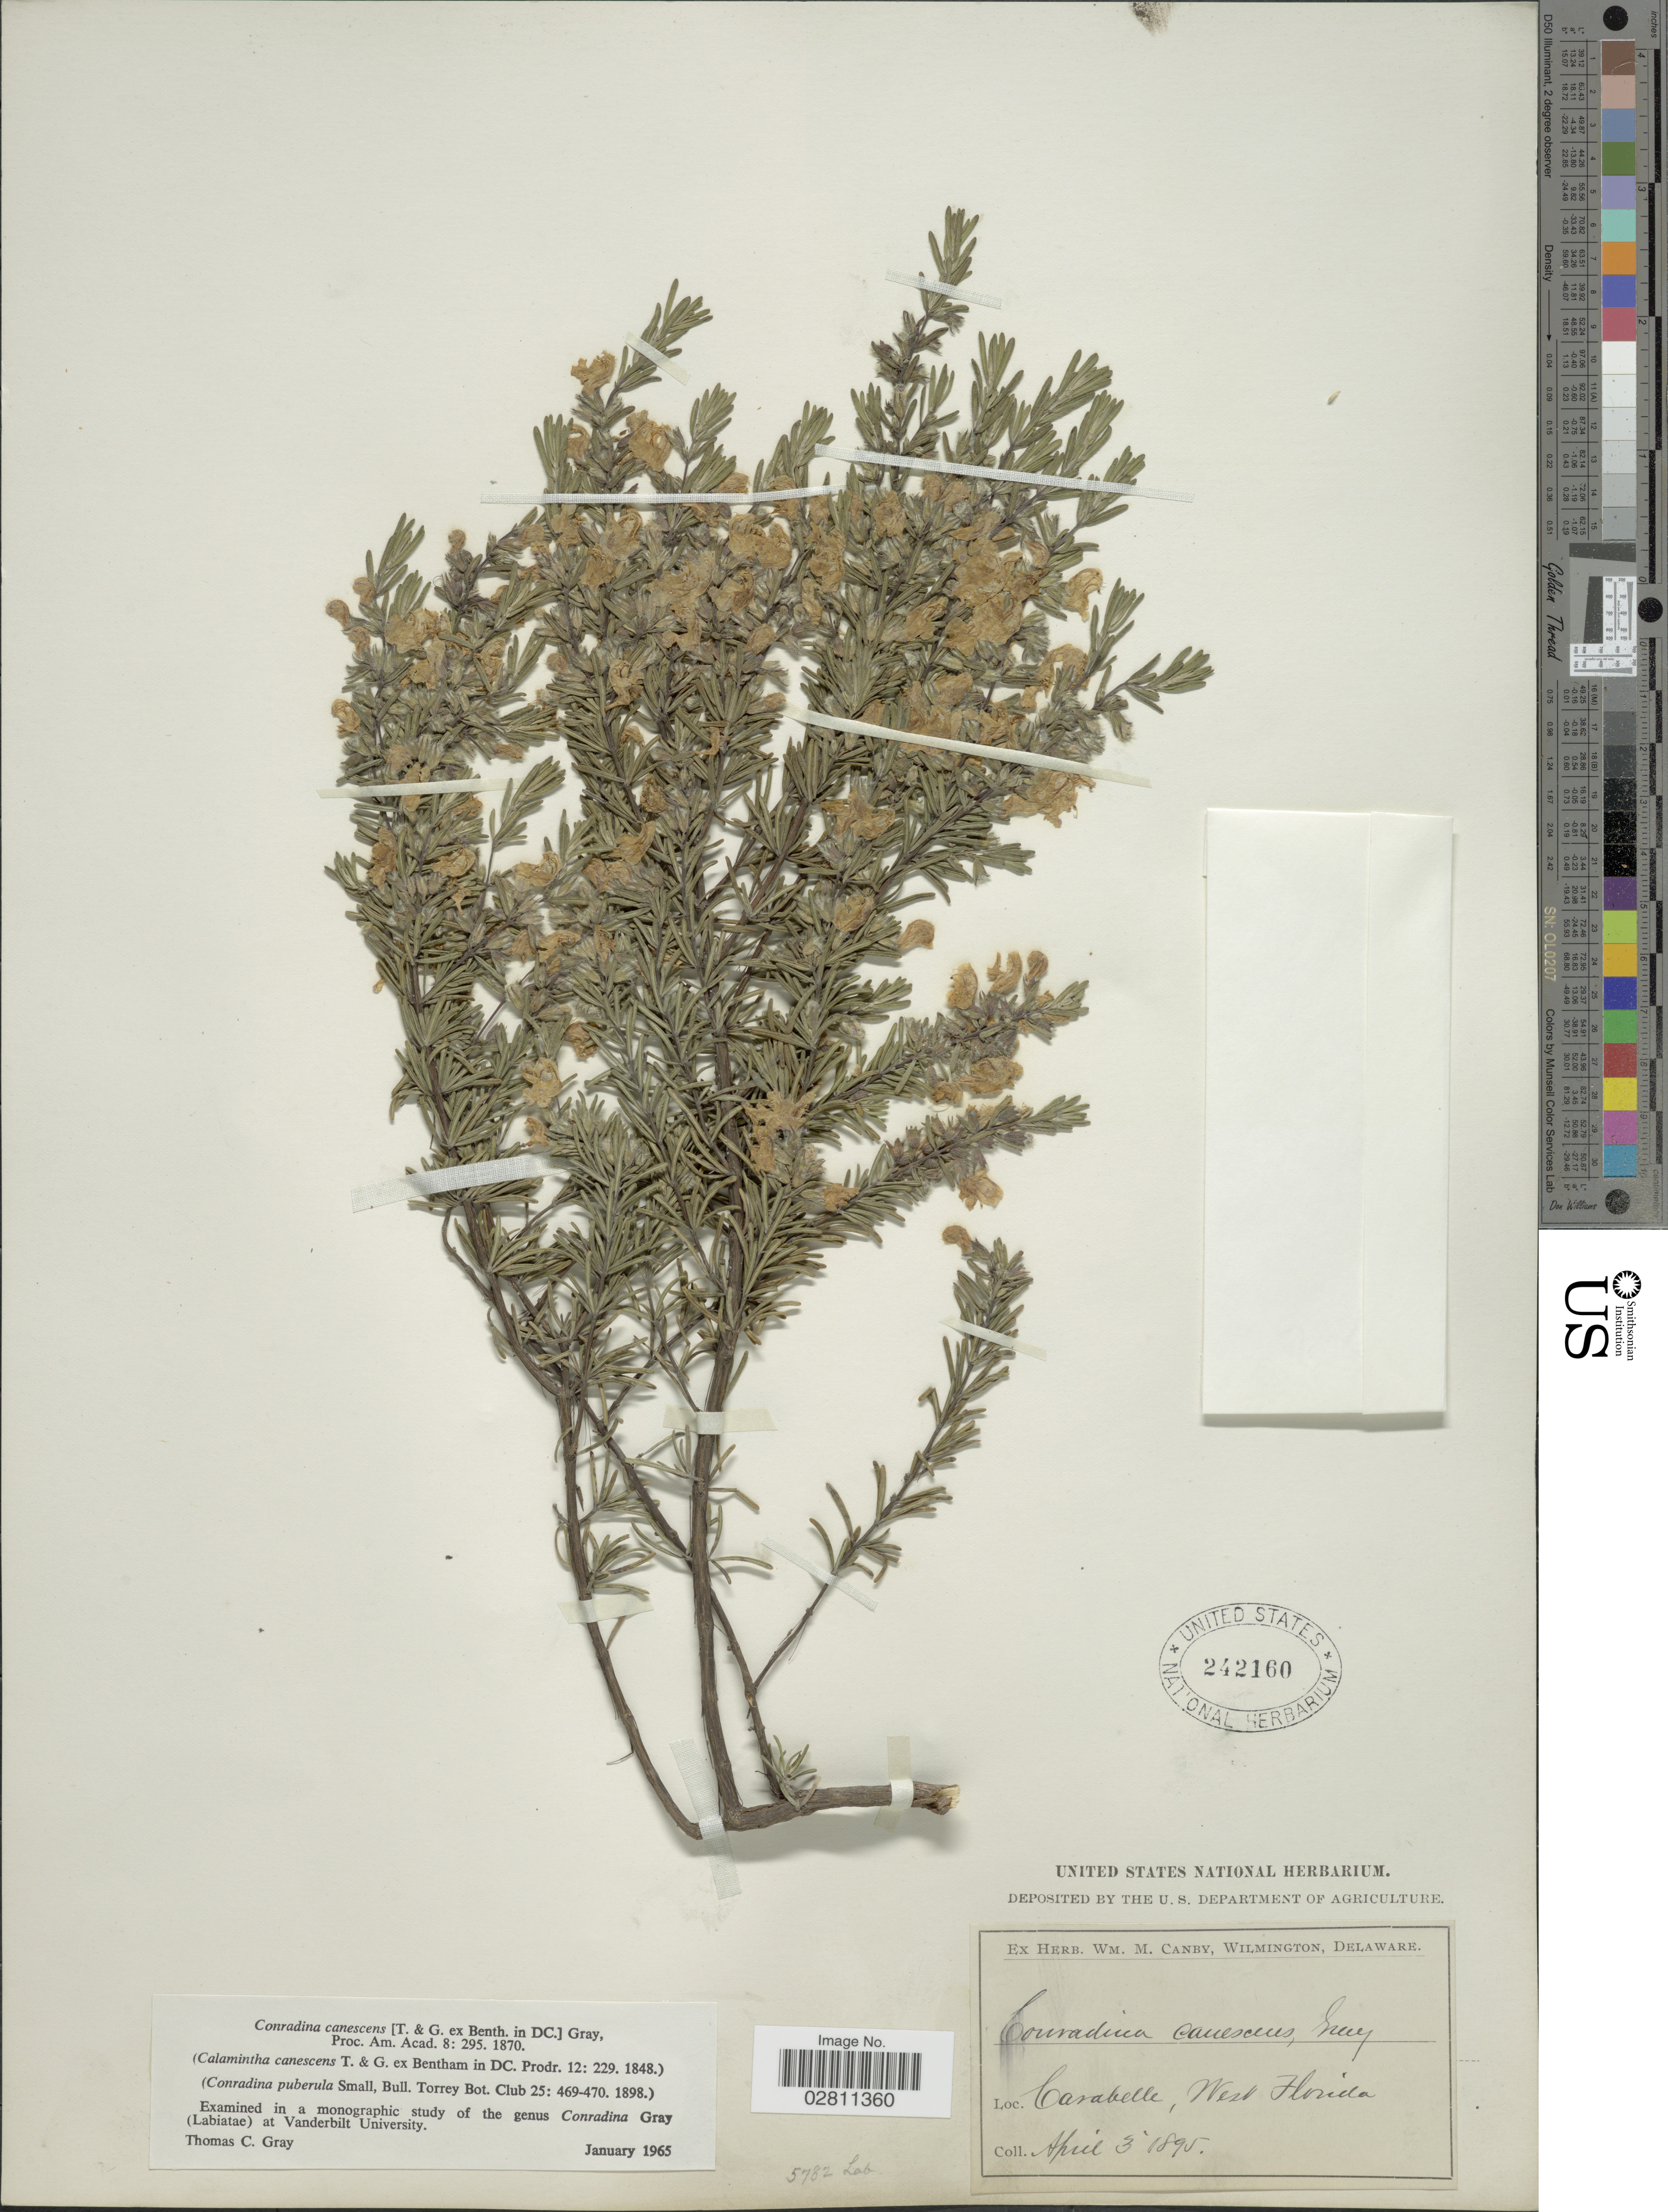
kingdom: Plantae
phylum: Tracheophyta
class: Magnoliopsida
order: Lamiales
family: Lamiaceae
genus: Conradina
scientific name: Conradina canescens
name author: A. Gray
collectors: ex herb. W.M. Canby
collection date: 1895-04-03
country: United States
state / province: Florida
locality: Carabelle, West Florida.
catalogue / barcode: US 242160